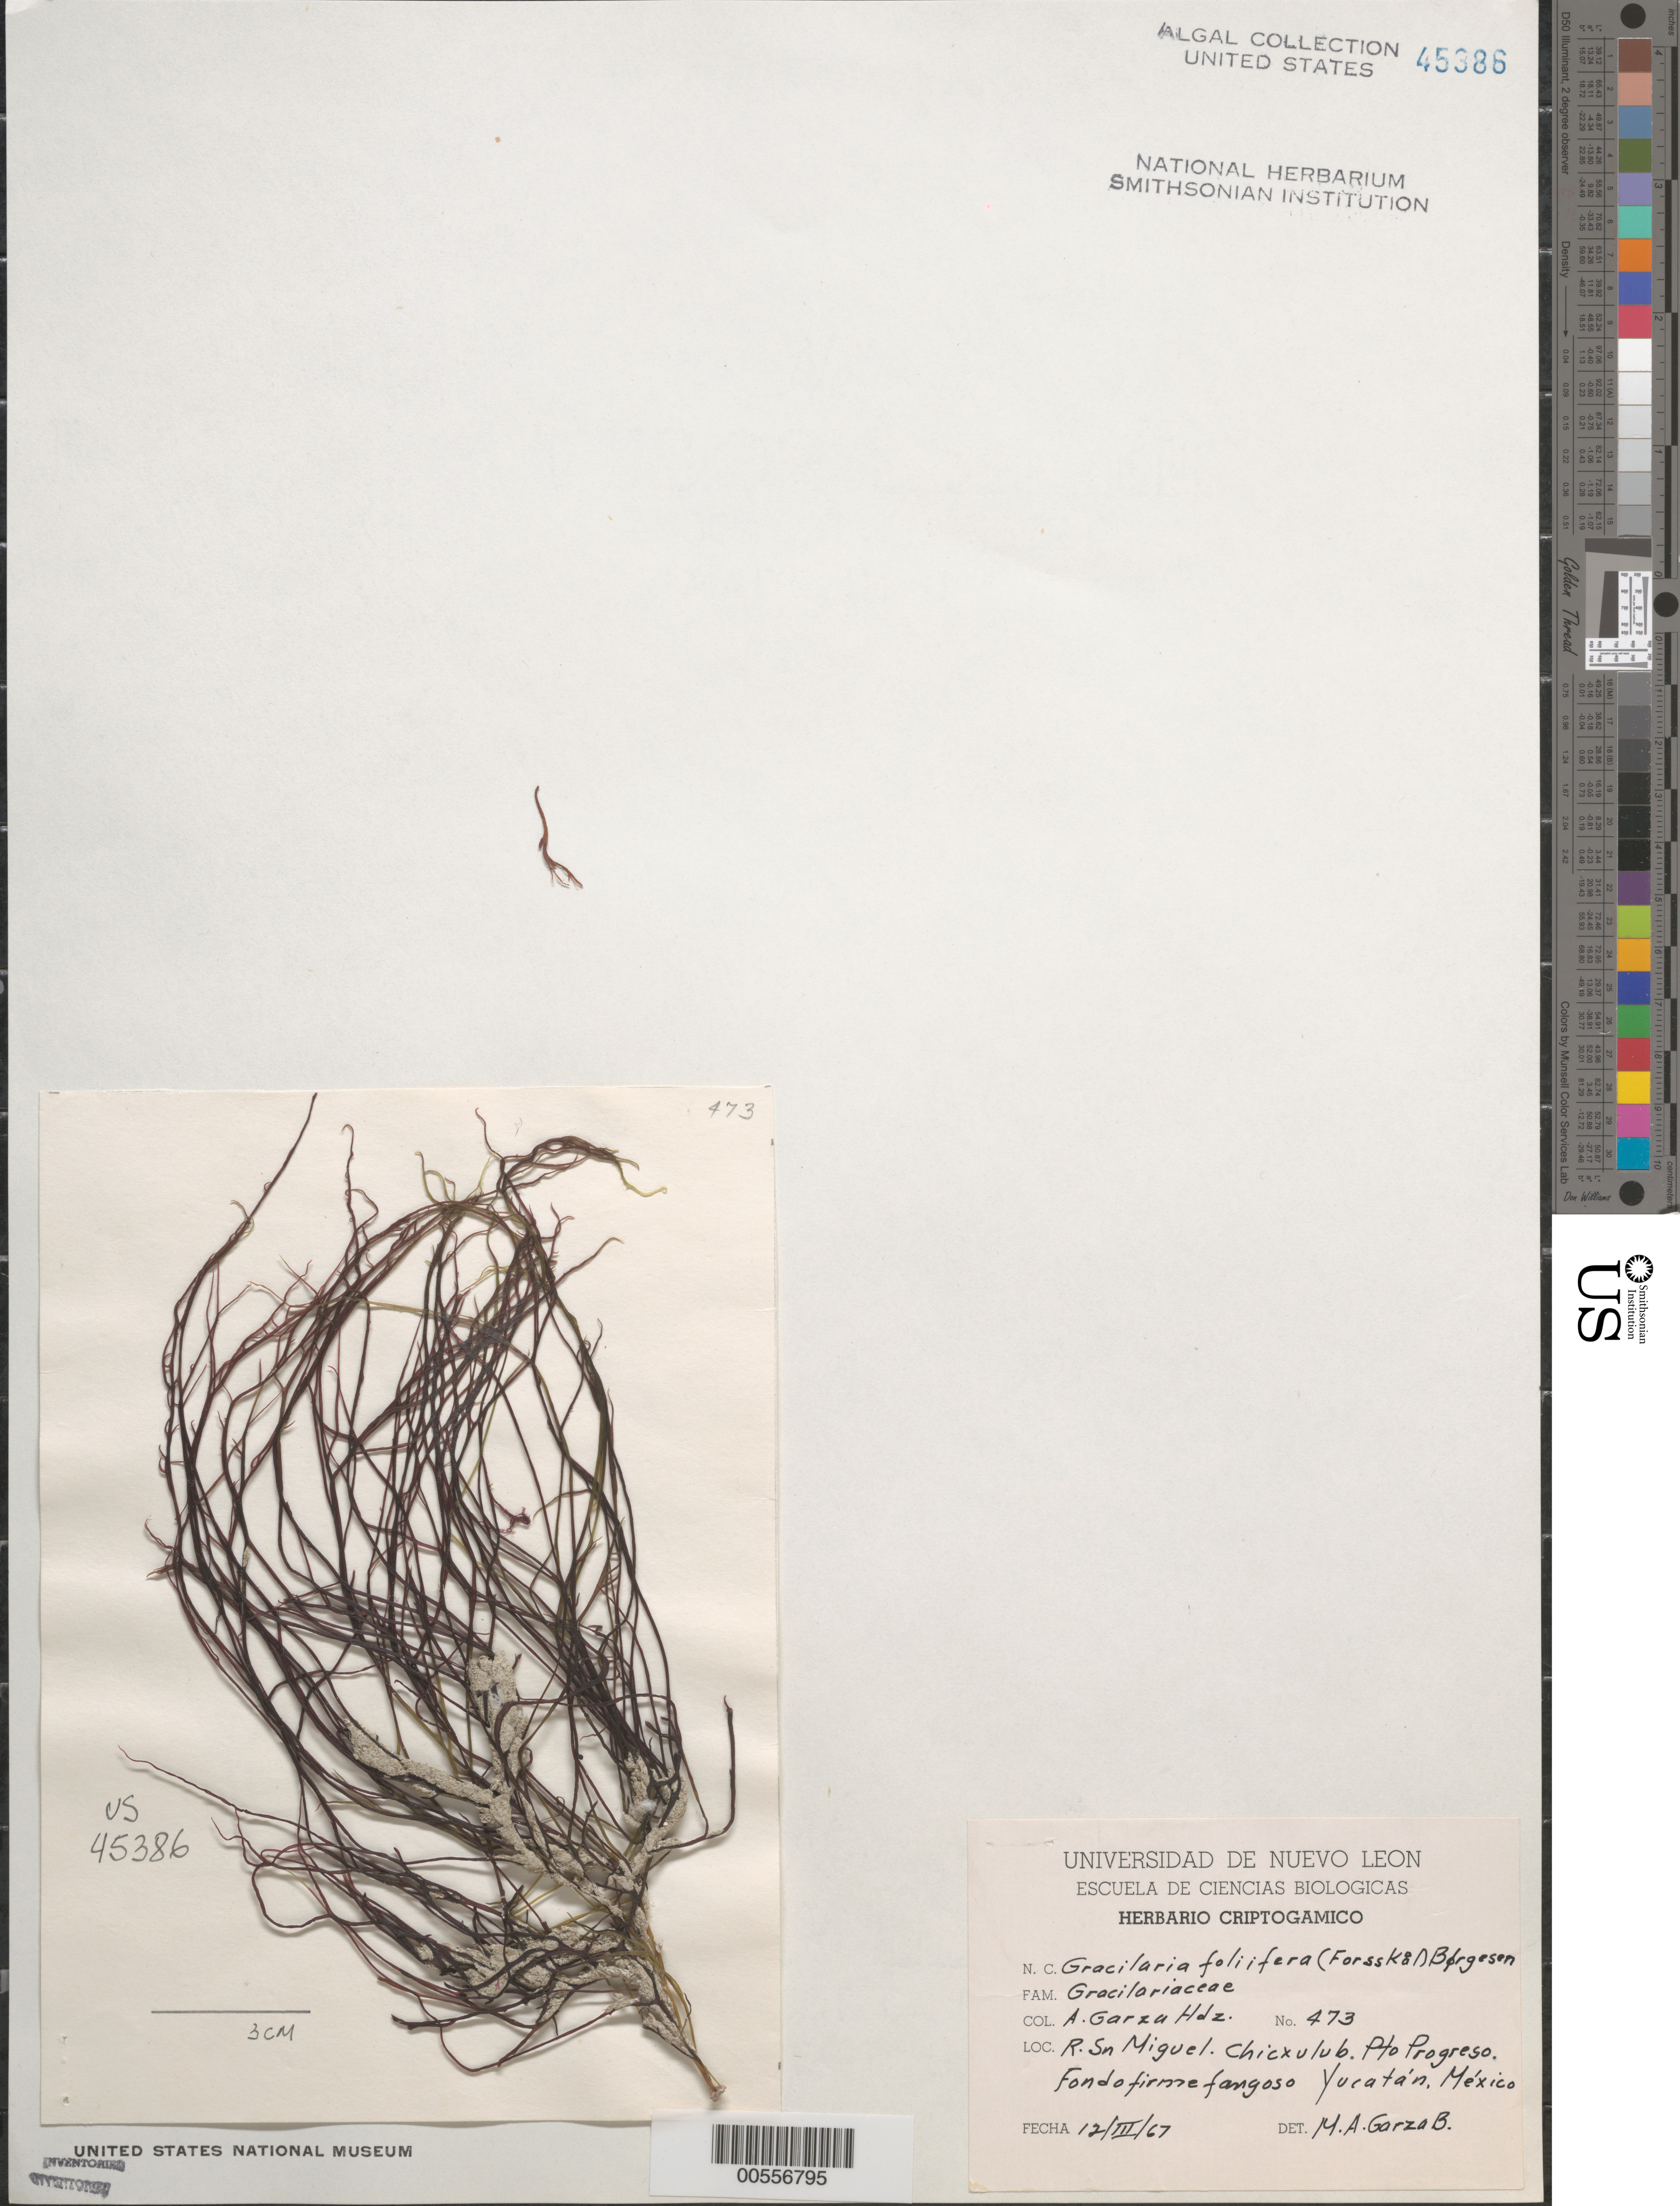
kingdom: Plantae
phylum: Rhodophyta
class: Florideophyceae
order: Gracilariales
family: Gracilariaceae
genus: Gracilaria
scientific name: Gracilaria foliifera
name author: (Forssk.) Børgesen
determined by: Garza Barrientos, M. A.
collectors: A. Garza Hernandez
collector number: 473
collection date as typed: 12 Mar 1967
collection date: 1967-03-12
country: Mexico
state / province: Yucatan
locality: Rio San Miguel, Chicxulub, Puerto Progreso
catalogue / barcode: US 45386